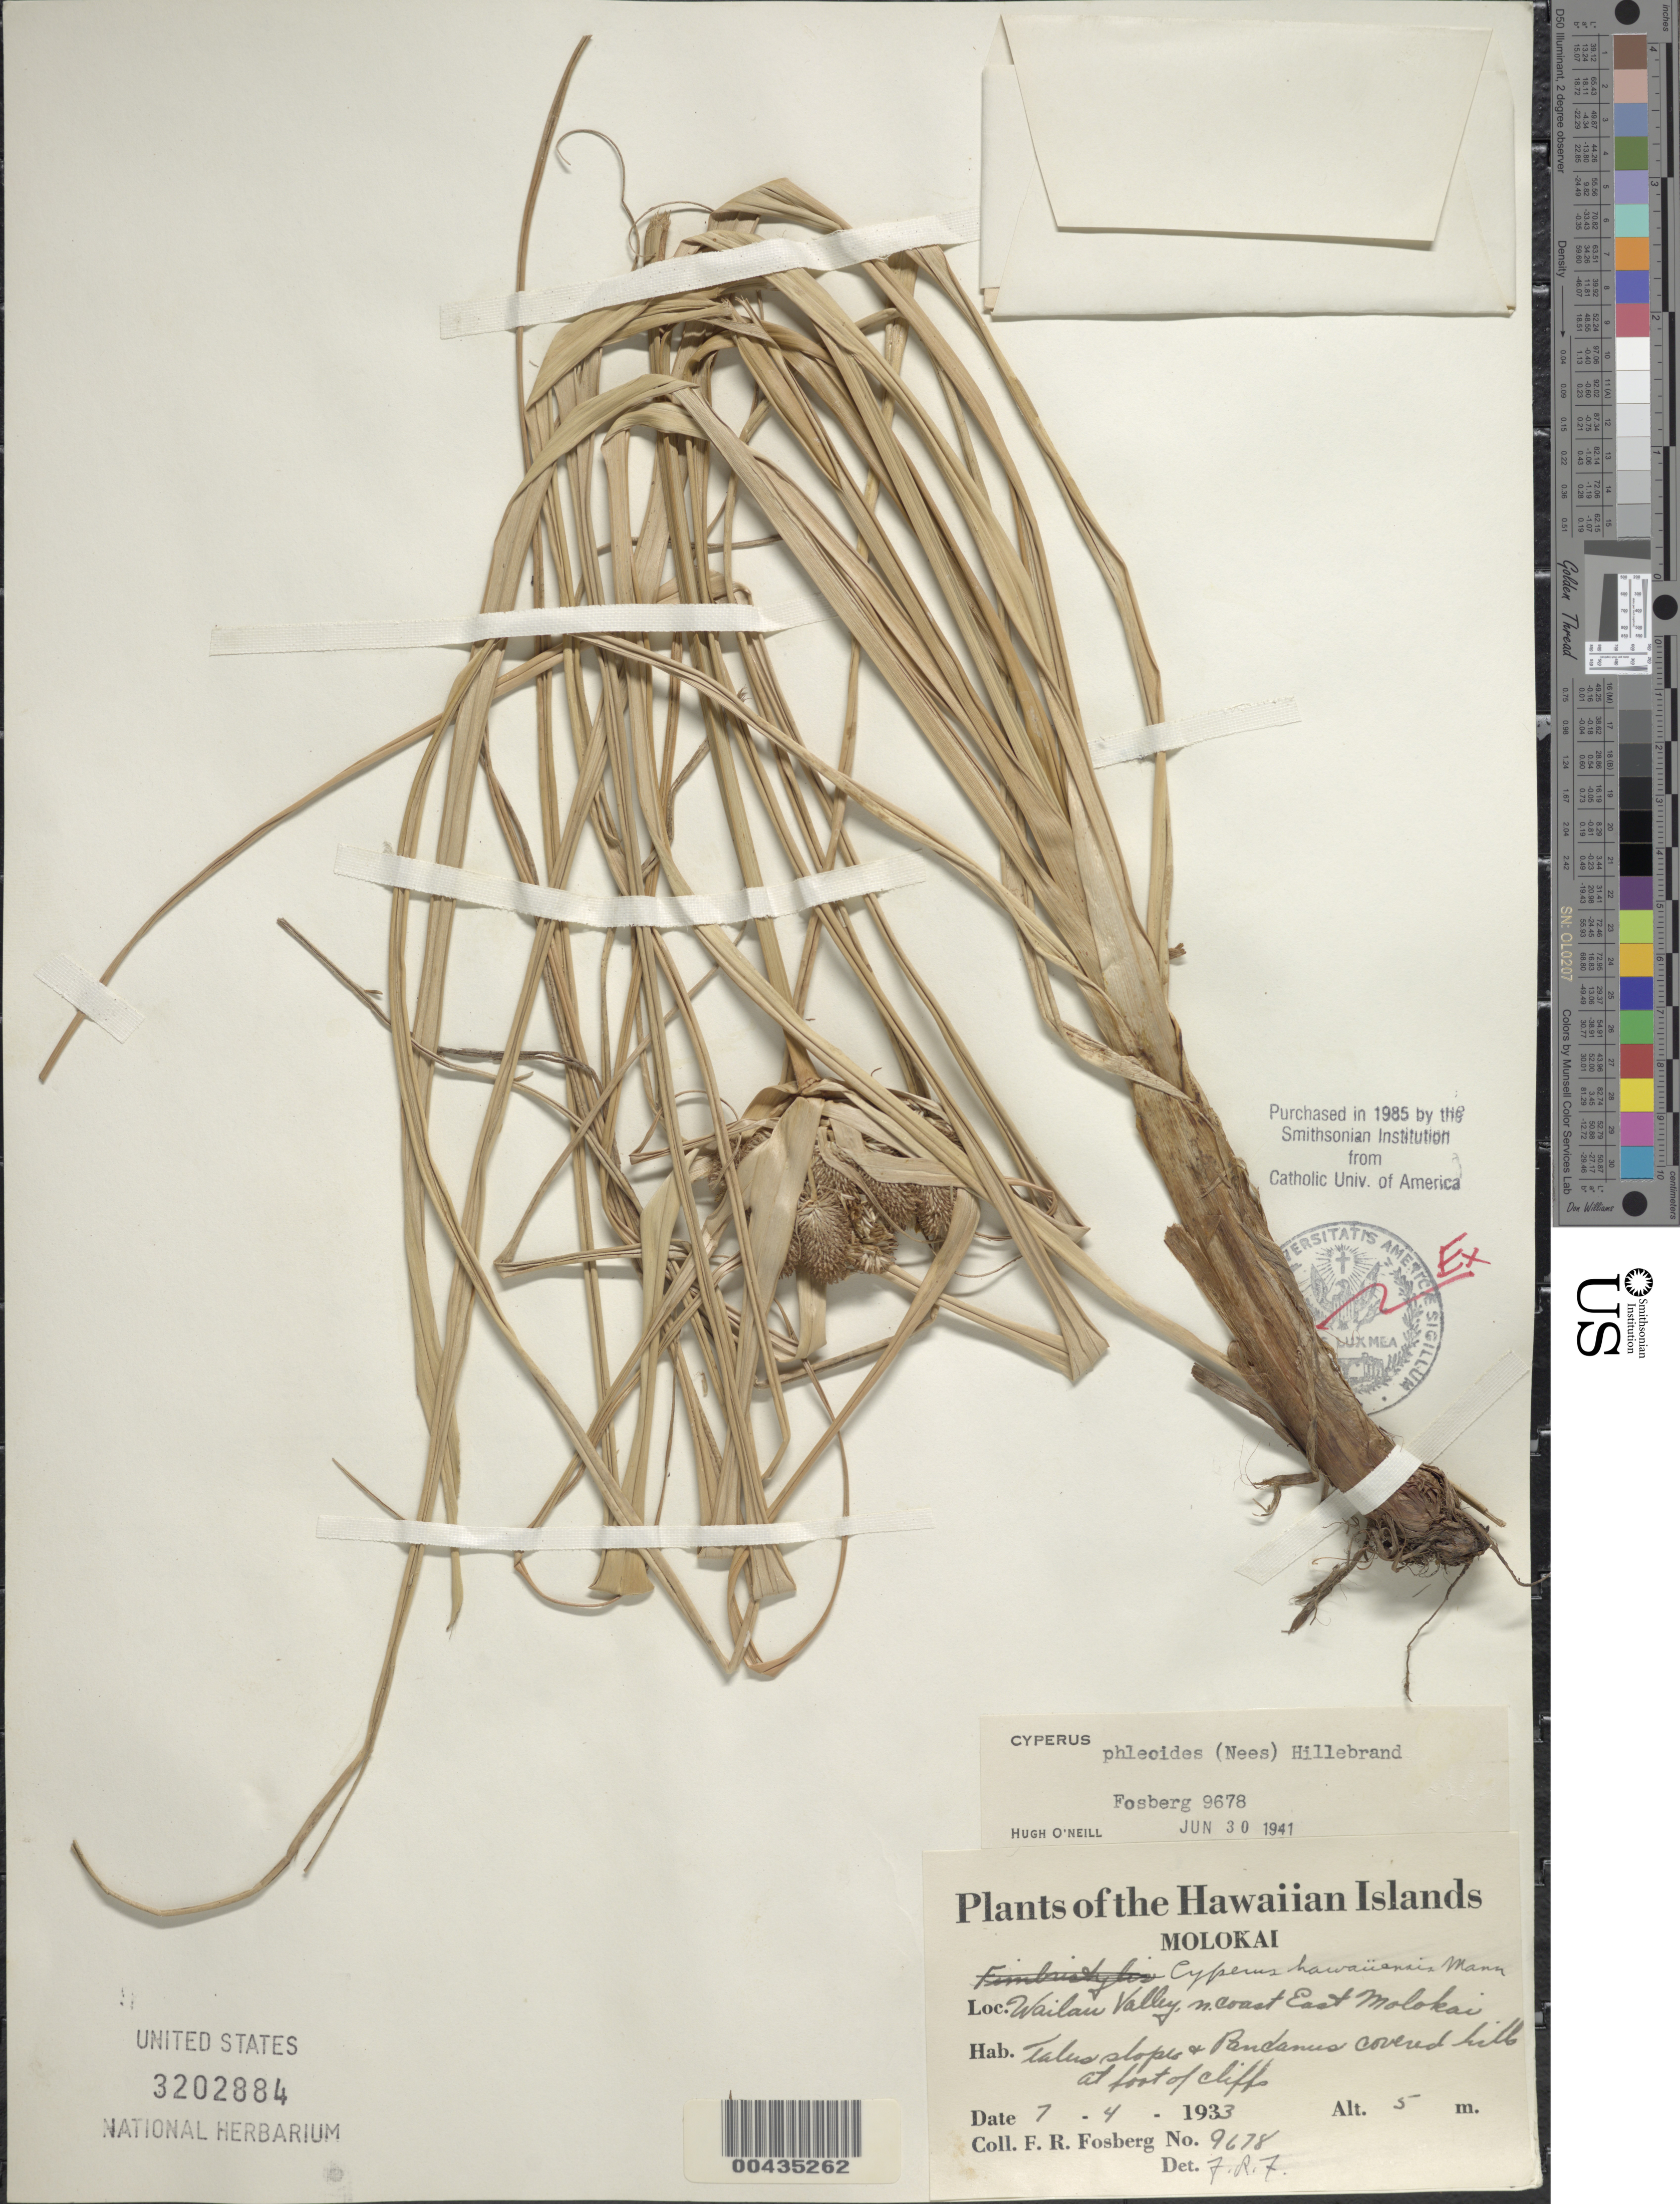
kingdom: Plantae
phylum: Tracheophyta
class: Liliopsida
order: Poales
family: Cyperaceae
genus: Cyperus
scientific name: Cyperus phleoides var. phleoides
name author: (Nees ex Kunth) Hillebr.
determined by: Strong, Mark T., (BOT), Smithsonian Institution - National Museum of Natural History (UNITED STATES)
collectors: F. R. Fosberg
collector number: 9678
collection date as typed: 7 Apr 1933 or 4 Jul 1933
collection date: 1933-04-07 or 1933-07-04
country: United States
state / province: Hawaii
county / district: Maui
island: Moloka'i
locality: Wailau Valley, north coast East Molokai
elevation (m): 5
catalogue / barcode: US 3202884